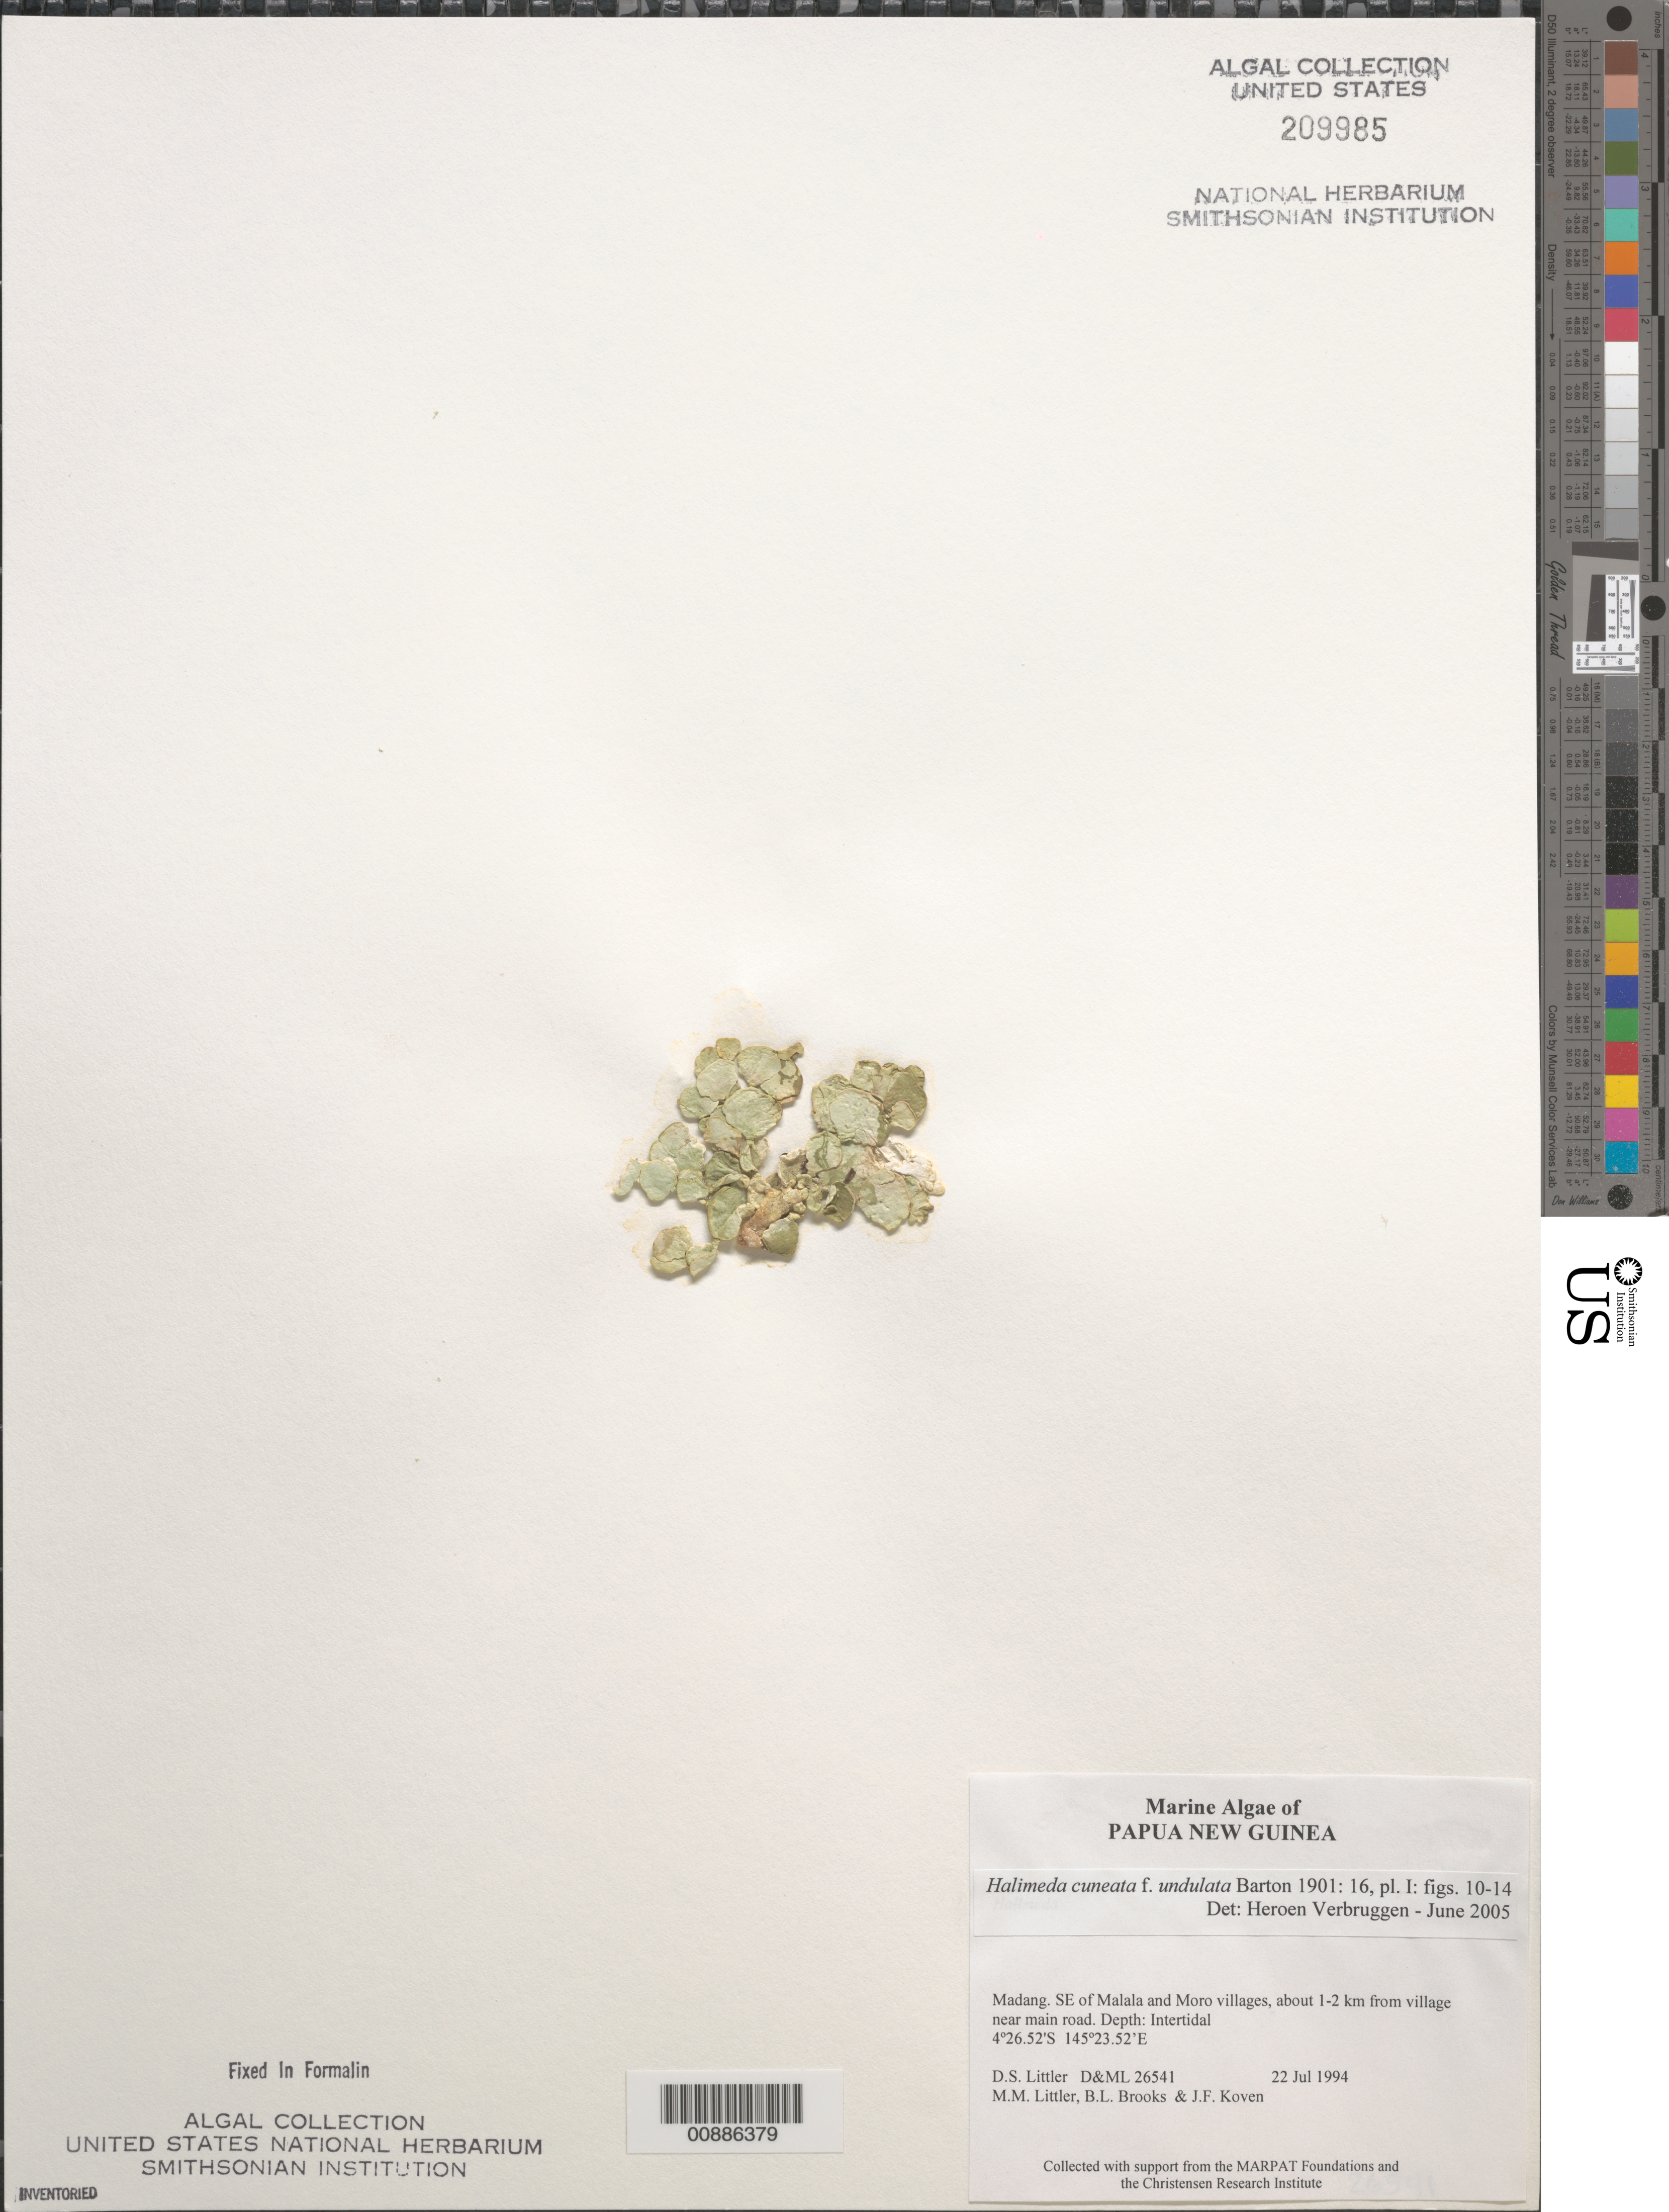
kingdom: Plantae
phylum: Chlorophyta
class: Ulvophyceae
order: Bryopsidales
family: Halimedaceae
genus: Halimeda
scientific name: Halimeda cuneata f. undulata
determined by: Verbruggen, H.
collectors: D. S. Littler, M. M. Littler, B. Brooks & J. Koven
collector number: D&ML 26541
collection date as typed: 22 Jul 1994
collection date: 1994-07-22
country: Papua New Guinea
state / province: Madang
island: New Guinea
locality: Southeast of Malala and Moro villages, ca. 1-2 km from village near main road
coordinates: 4 26.52'S, 145 23.52'E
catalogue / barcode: US 209985